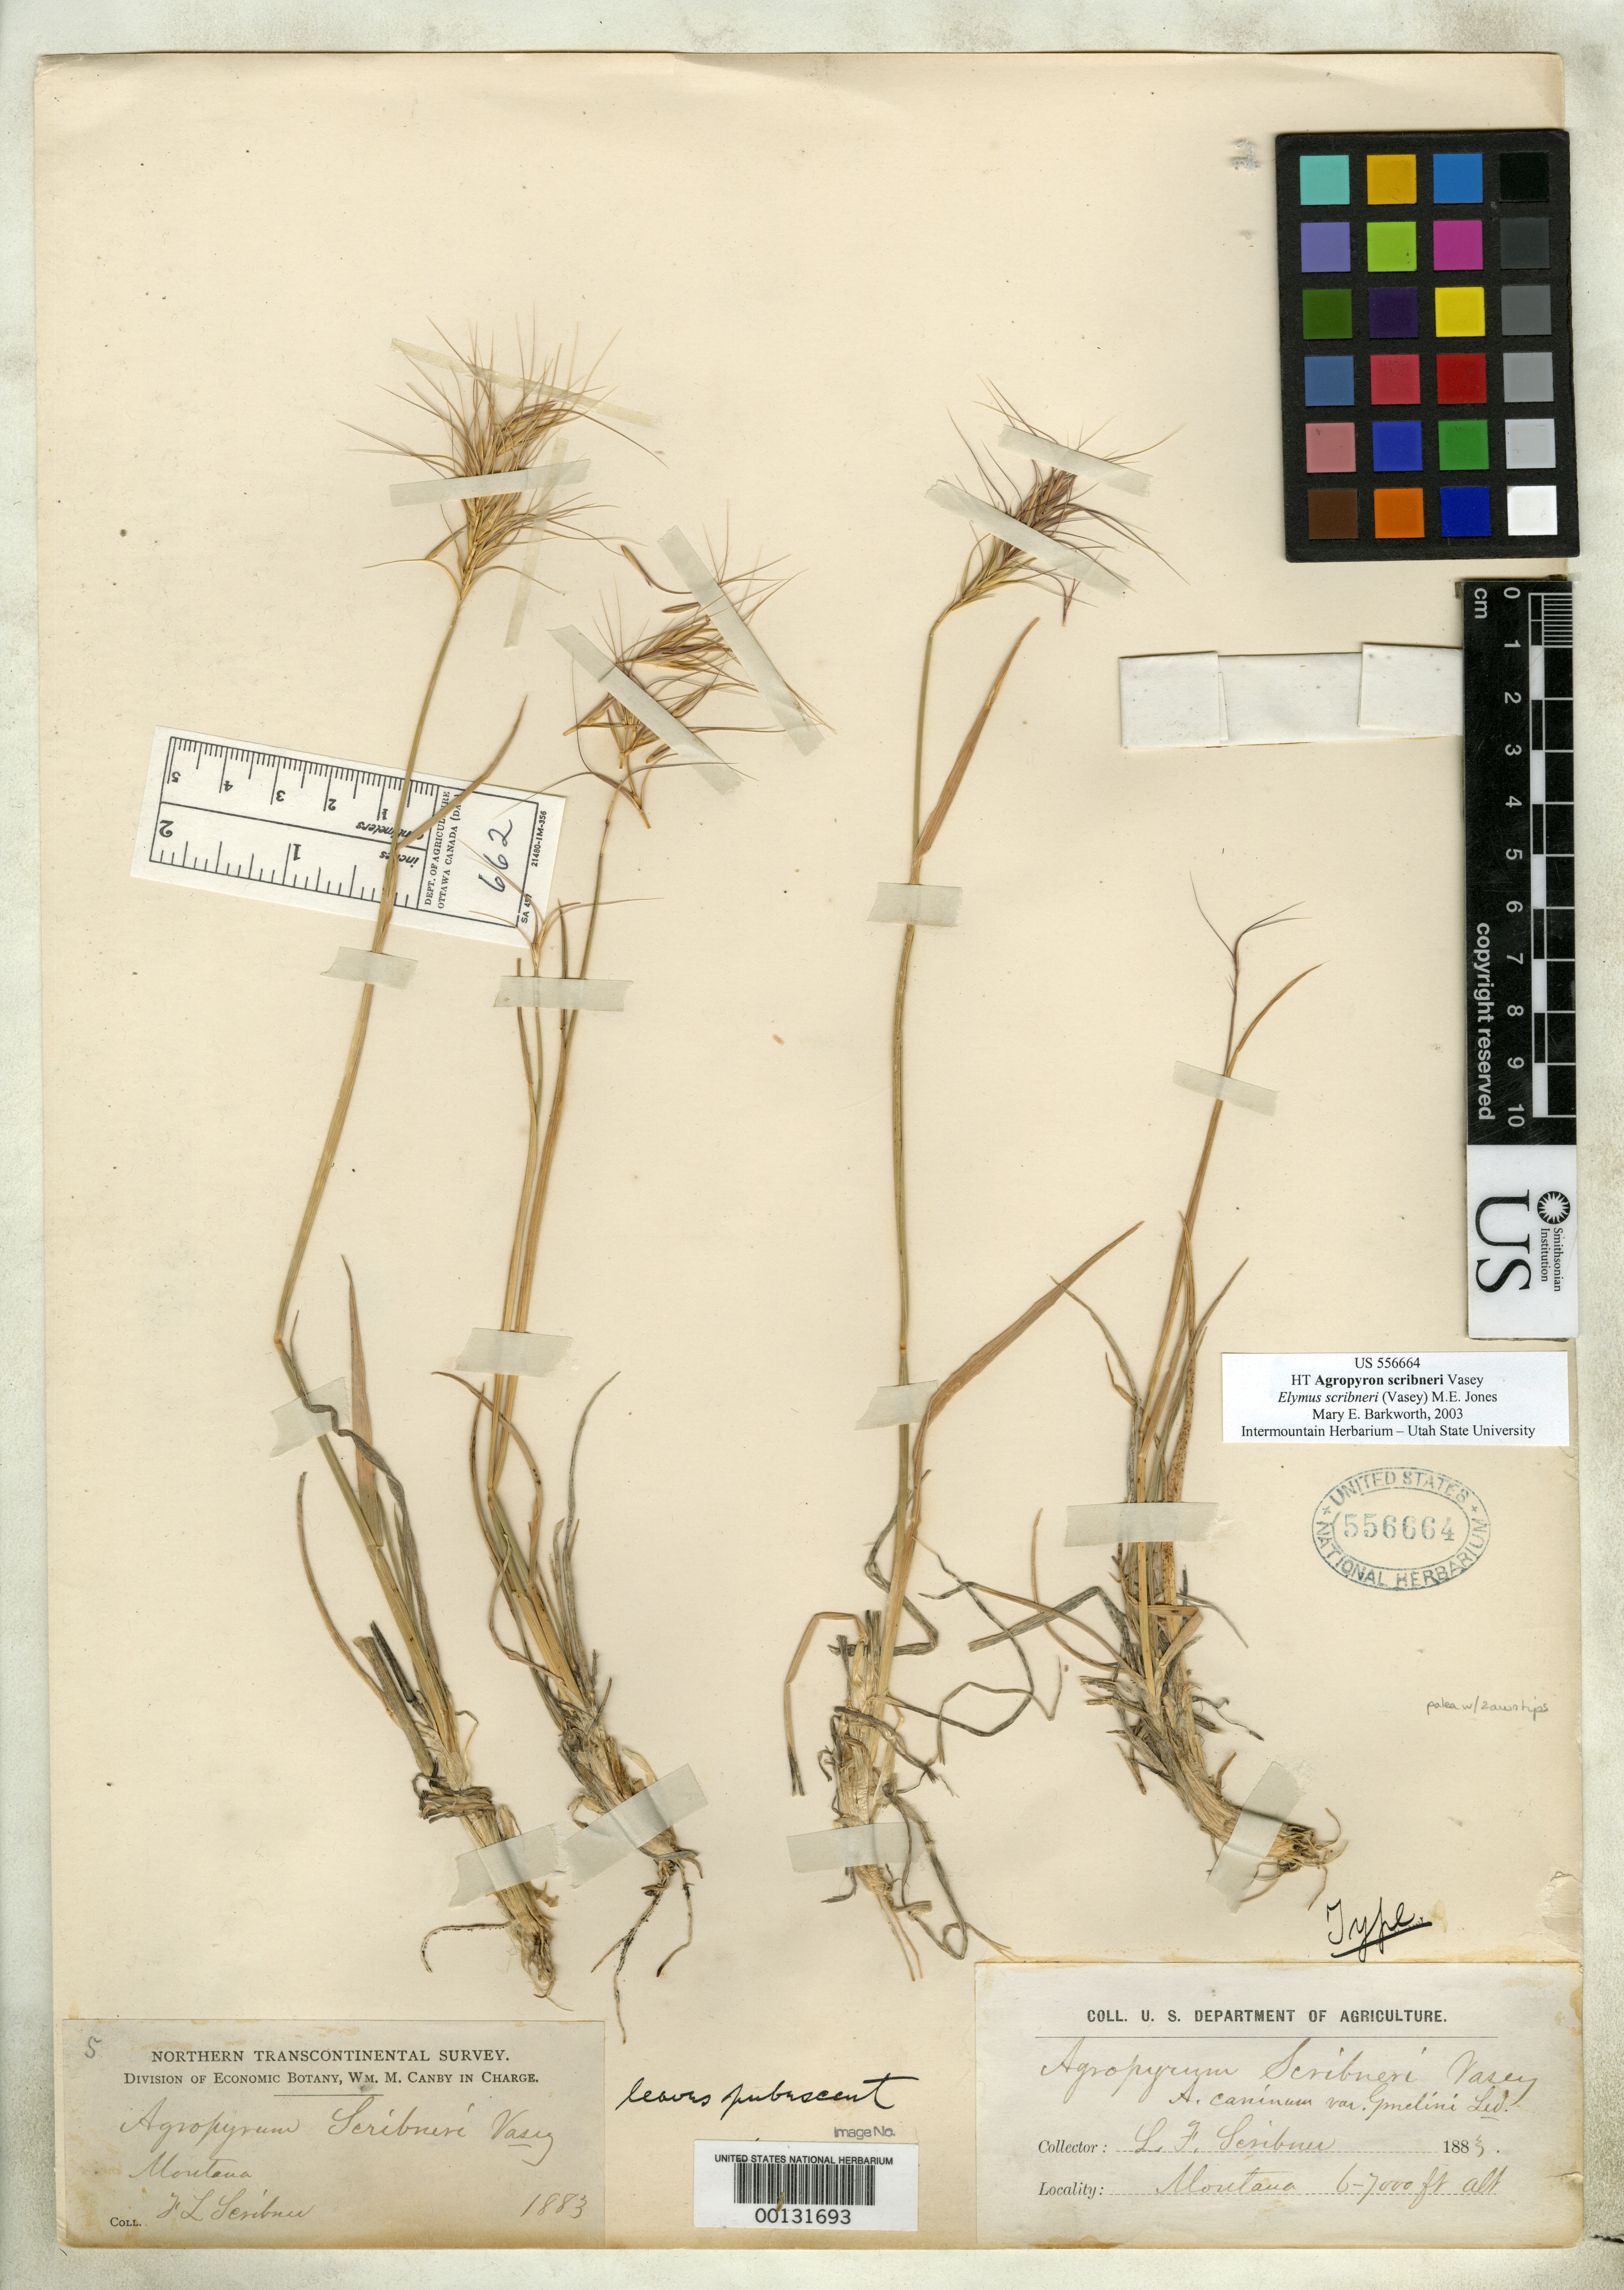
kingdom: Plantae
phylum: Tracheophyta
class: Liliopsida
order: Poales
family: Poaceae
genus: Agropyron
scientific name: Agropyron scribneri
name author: Vasey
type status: Syntype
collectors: F. L. Scribner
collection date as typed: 1883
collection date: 1883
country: United States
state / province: Montana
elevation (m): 1829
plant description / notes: Annotated "holotype" by M.E. Barkworth (2003) but protologue cites Pringle & Scribner collections without designating a type. For additional syntypes of Agropyron scribneri Vasey (Pringle s.n., 1882) see A. gmelinii var. pringlei Scribn. & J.G. Sm., filed under that name in the grass types.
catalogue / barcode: US 556664